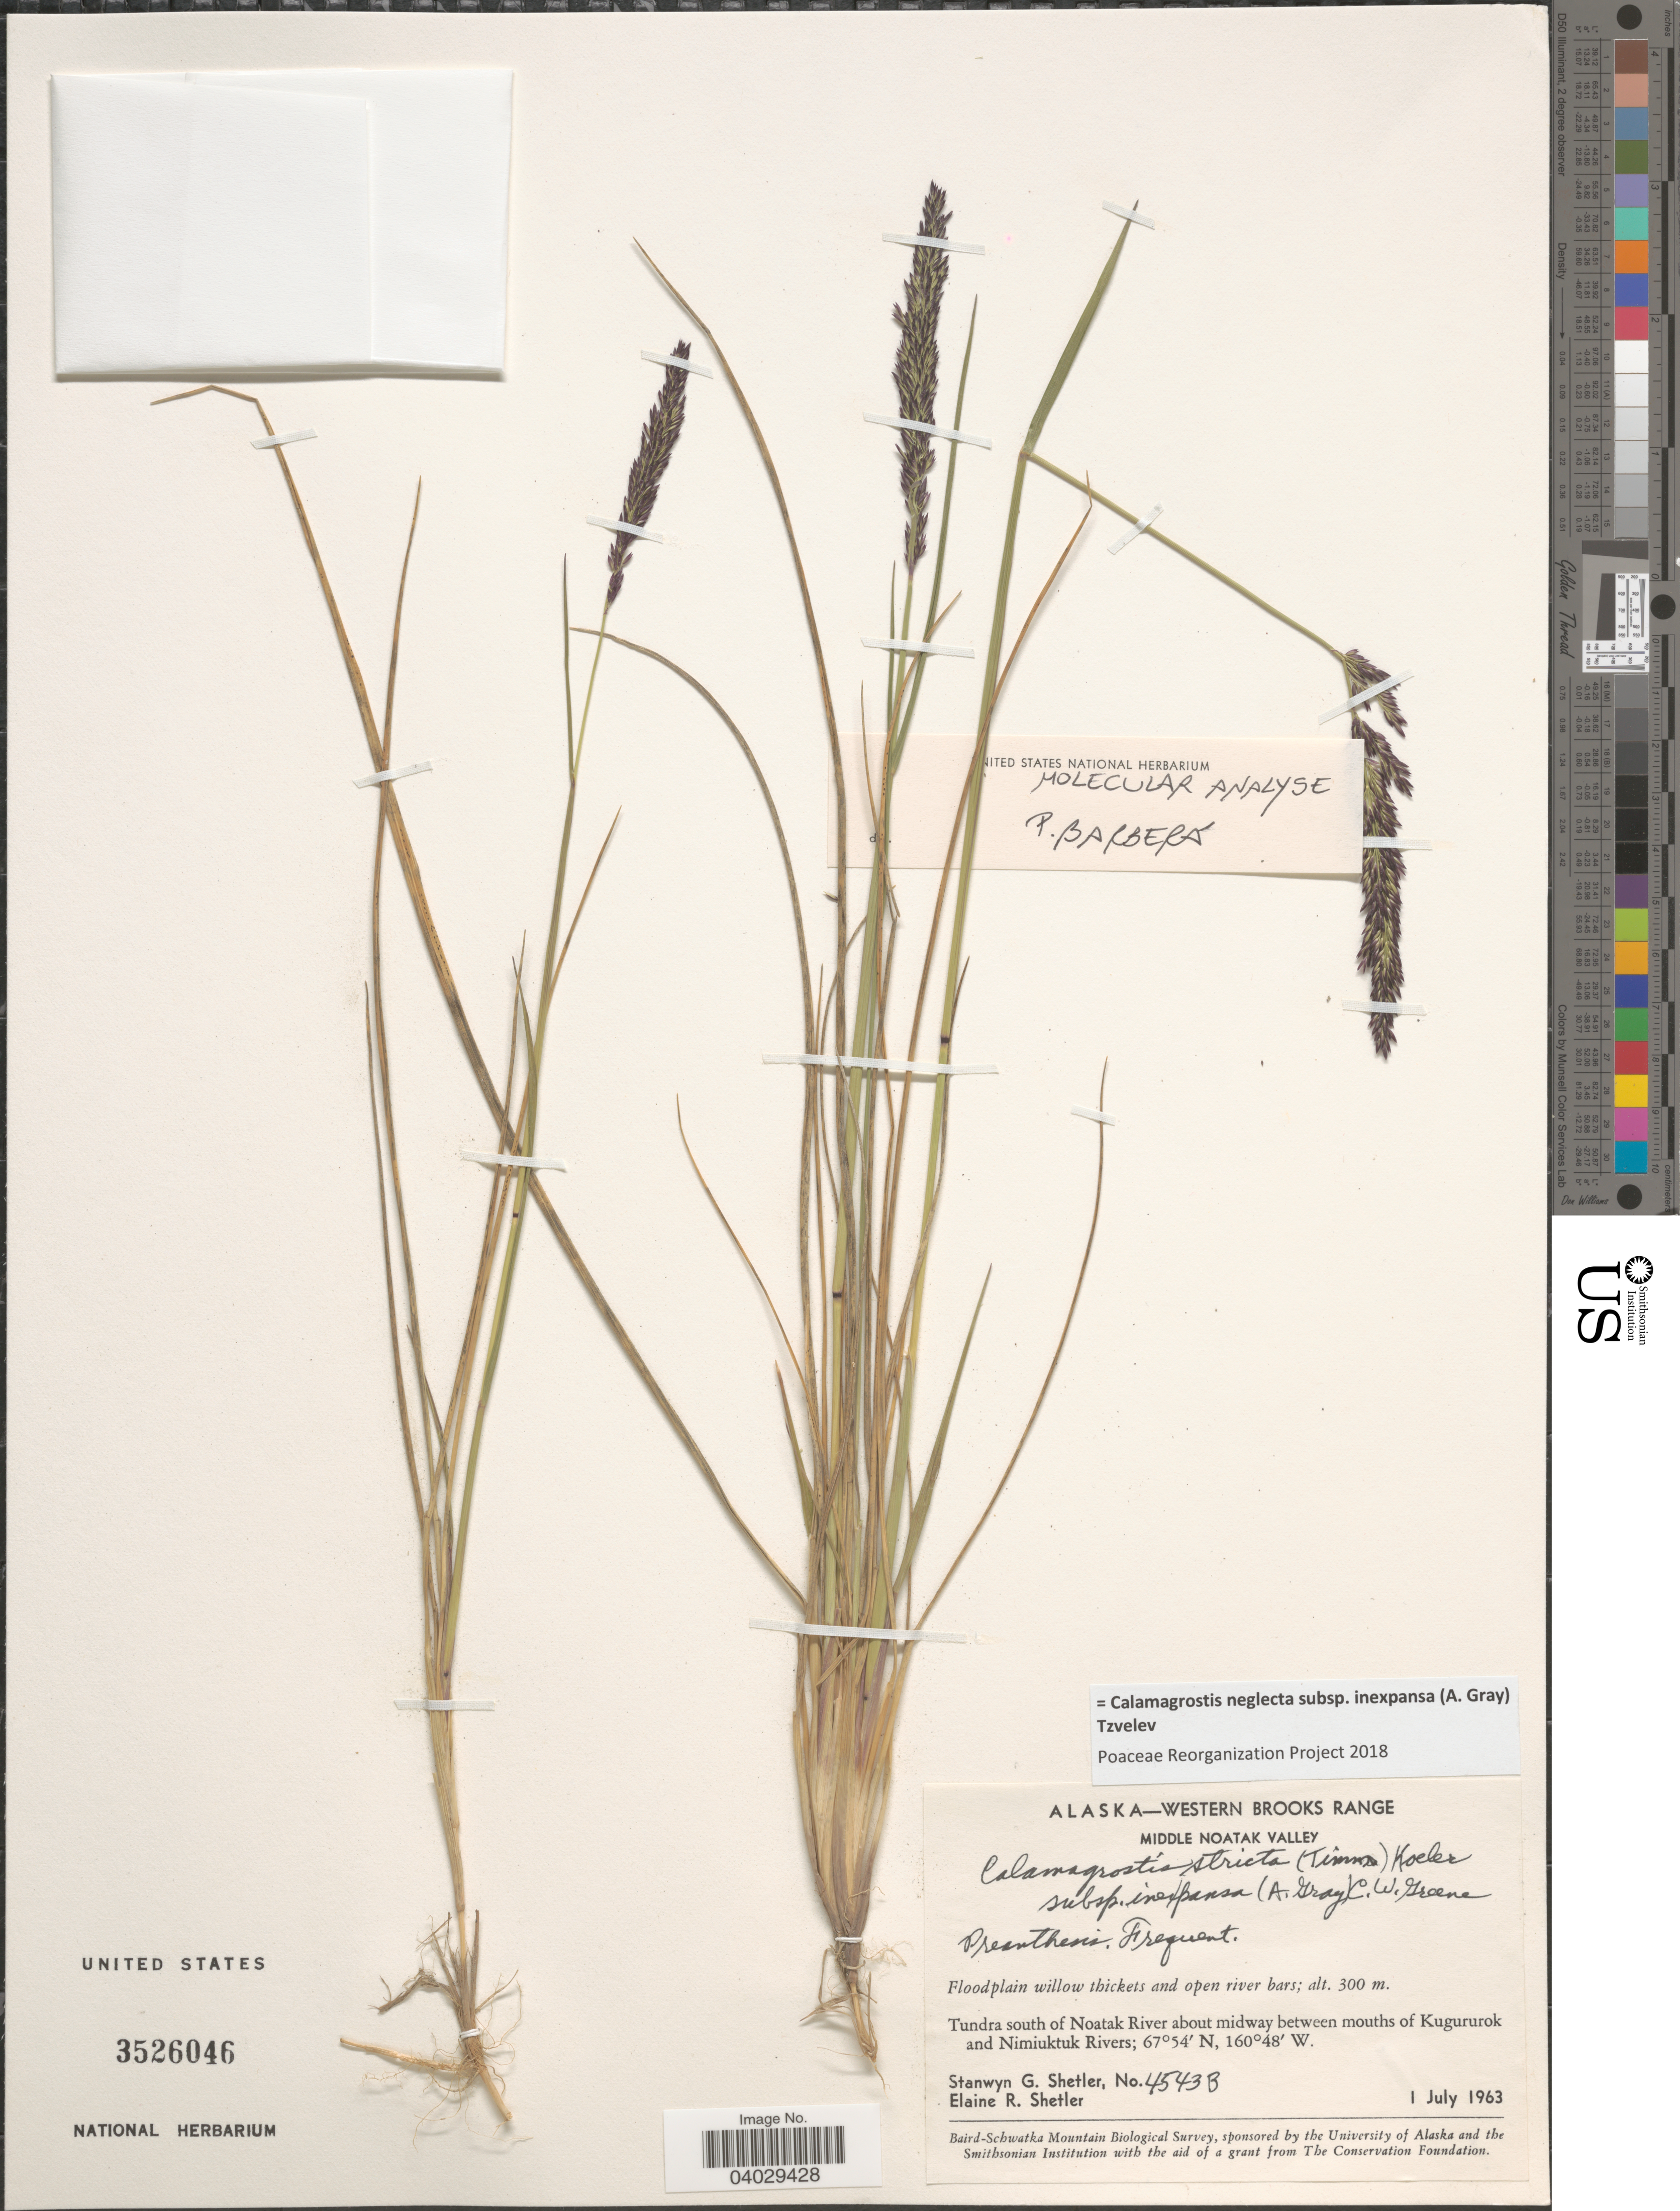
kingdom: Plantae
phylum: Tracheophyta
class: Liliopsida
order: Poales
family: Poaceae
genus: Calamagrostis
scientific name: Calamagrostis neglecta subsp. inexpansa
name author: (A. Gray) Tzvelev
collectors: S. Shetler & E. R. Shetler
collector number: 45433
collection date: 1963-07-01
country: United States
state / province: Alaska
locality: Western Brooks Range. Middle Noatak Valley. Tundra south of Noatak River about midway between mouths of Kugururok and Nimiuktuk Rivers.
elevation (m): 300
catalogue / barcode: US 3526046